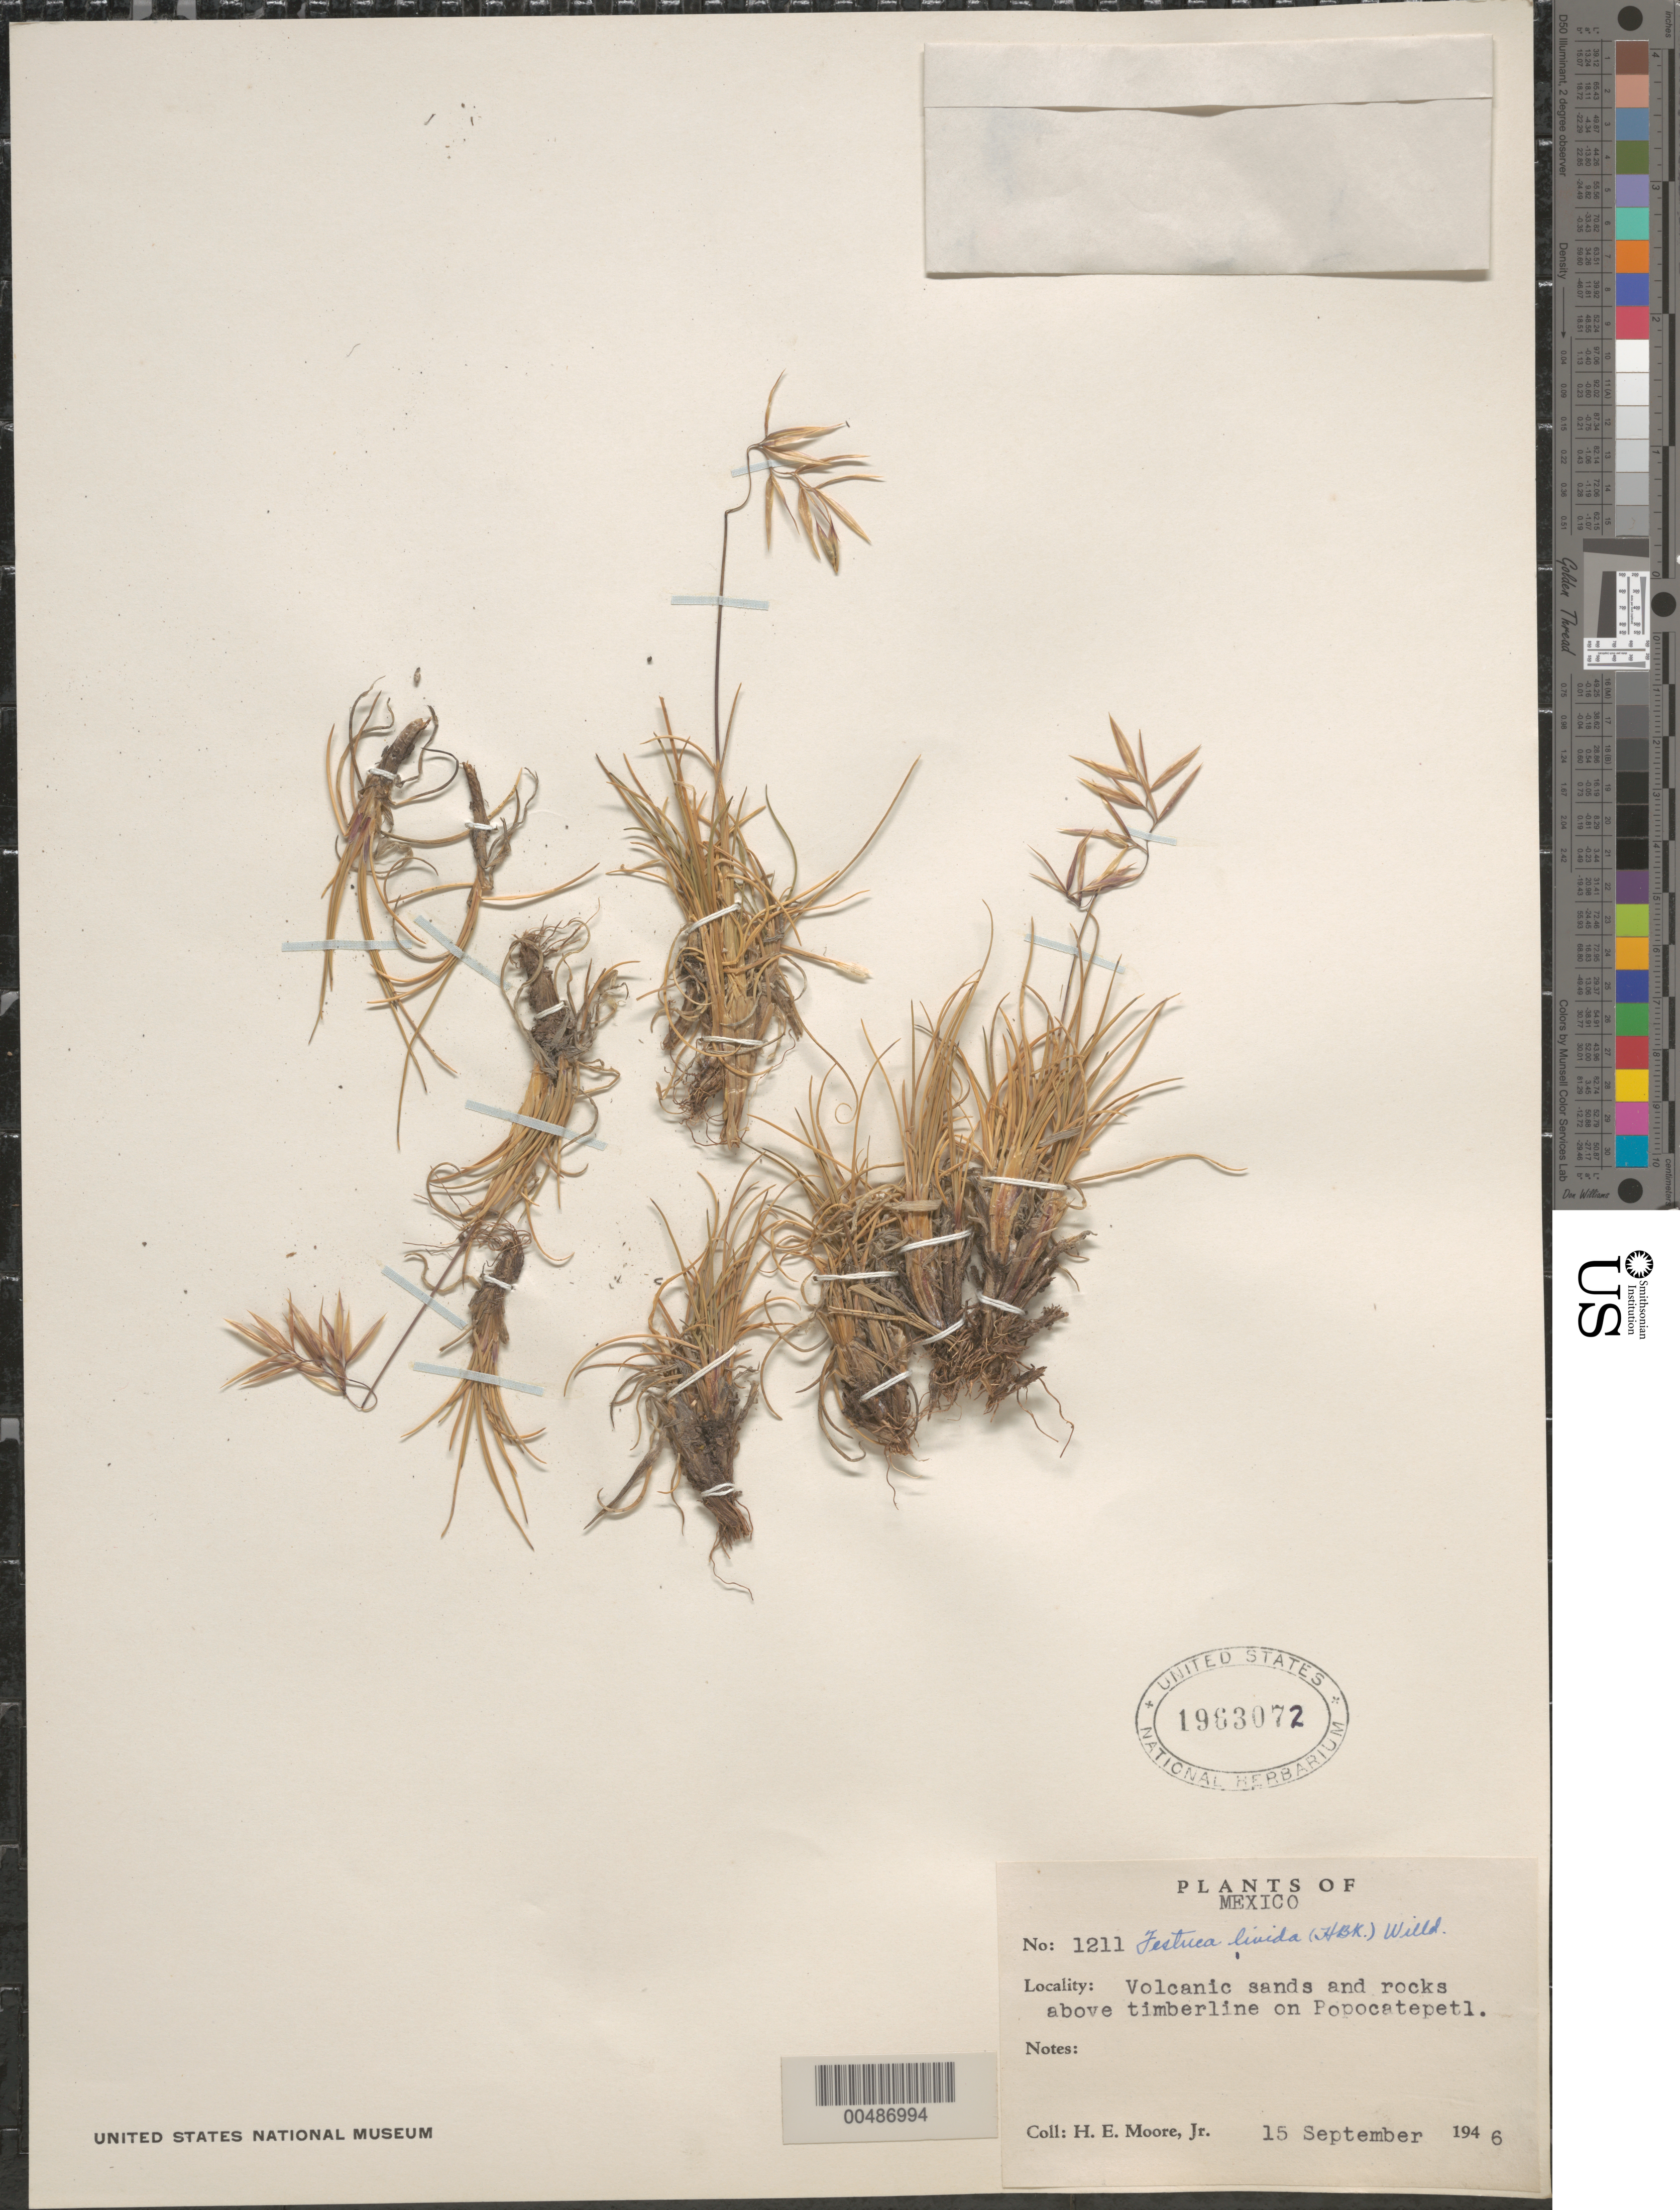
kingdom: Plantae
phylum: Tracheophyta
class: Liliopsida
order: Poales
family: Poaceae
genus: Helleria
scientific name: Helleria livida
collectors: H. E. Moore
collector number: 1211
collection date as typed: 15 Sep 1946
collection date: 1946-09-15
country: Mexico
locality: On Popocatepetl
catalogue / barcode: US 1963072